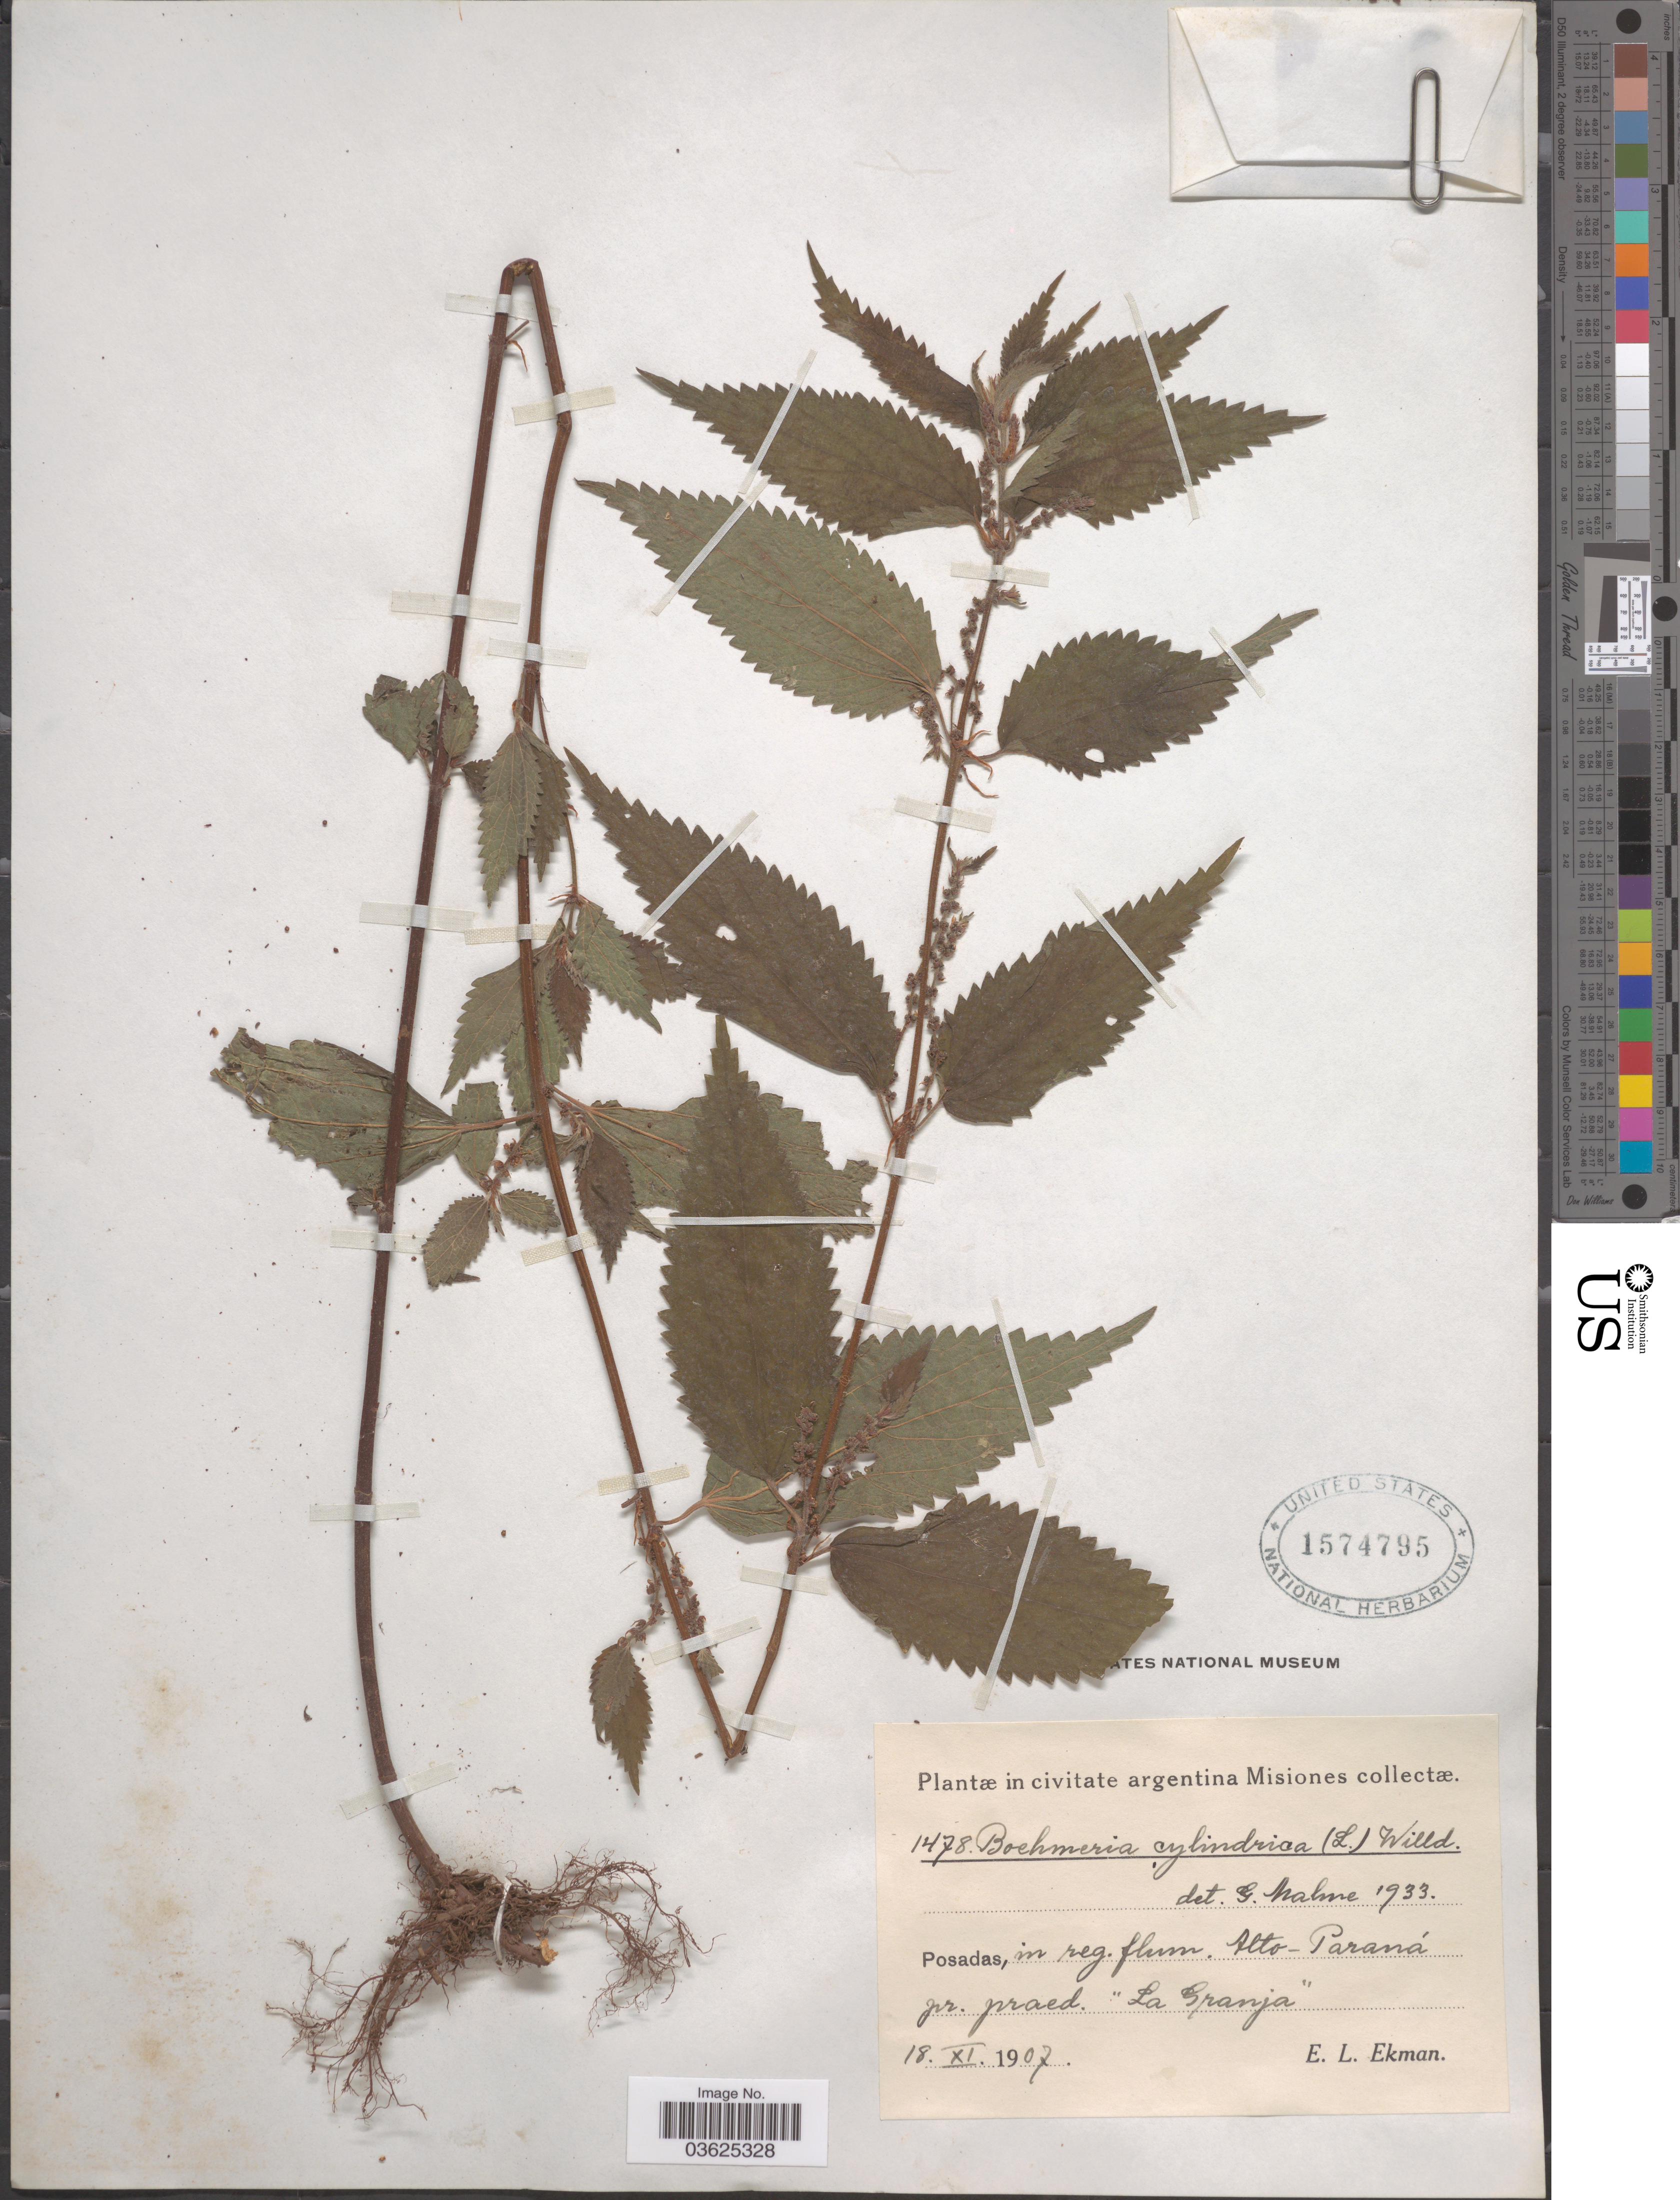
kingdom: Plantae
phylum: Tracheophyta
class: Magnoliopsida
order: Rosales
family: Urticaceae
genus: Boehmeria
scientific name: Boehmeria cylindrica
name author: (L.) Sw.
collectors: E. L. Ekman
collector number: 1478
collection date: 1907-11-18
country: Argentina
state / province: Misiones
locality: Posadas, in reg. flum. Alto-Paraná pr. praed. "La Granja".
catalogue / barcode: US 1574795